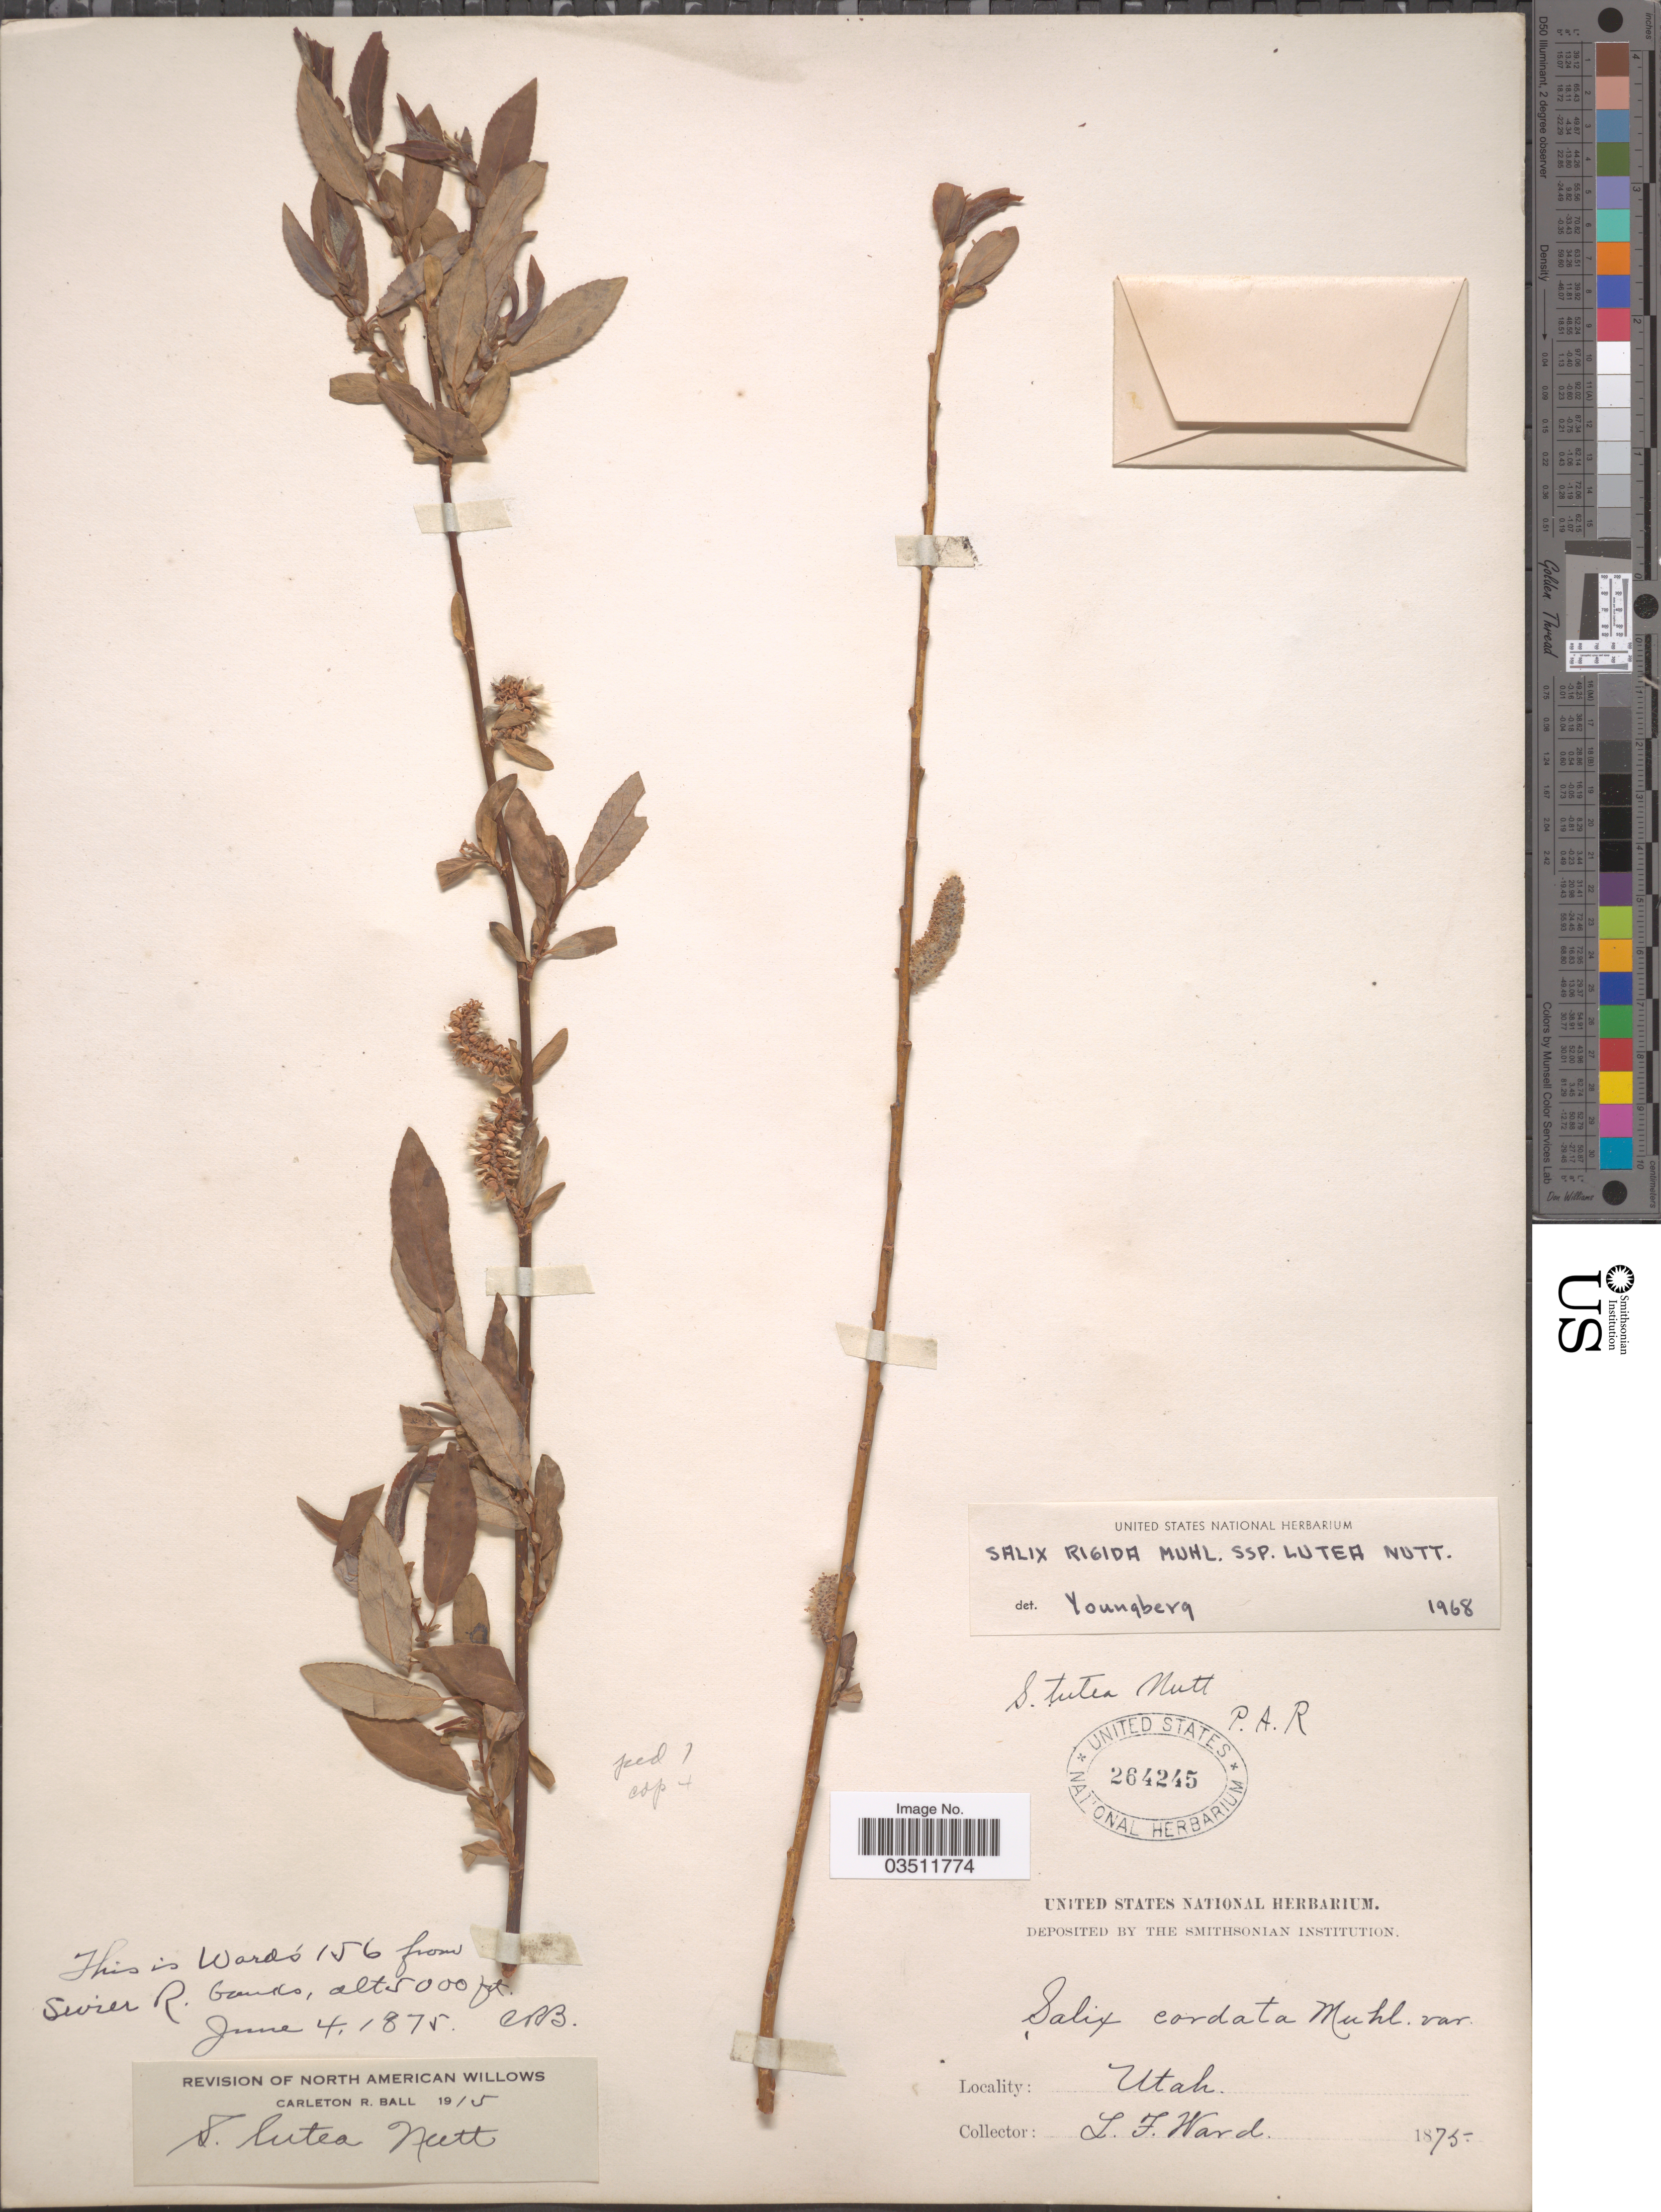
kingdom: Plantae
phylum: Tracheophyta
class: Magnoliopsida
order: Malpighiales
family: Salicaceae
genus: Salix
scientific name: Salix lutea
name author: Nutt.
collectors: L. Ward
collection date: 1875-06-04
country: United States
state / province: Utah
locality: Sevier R. banks.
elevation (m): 1524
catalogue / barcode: US 264245